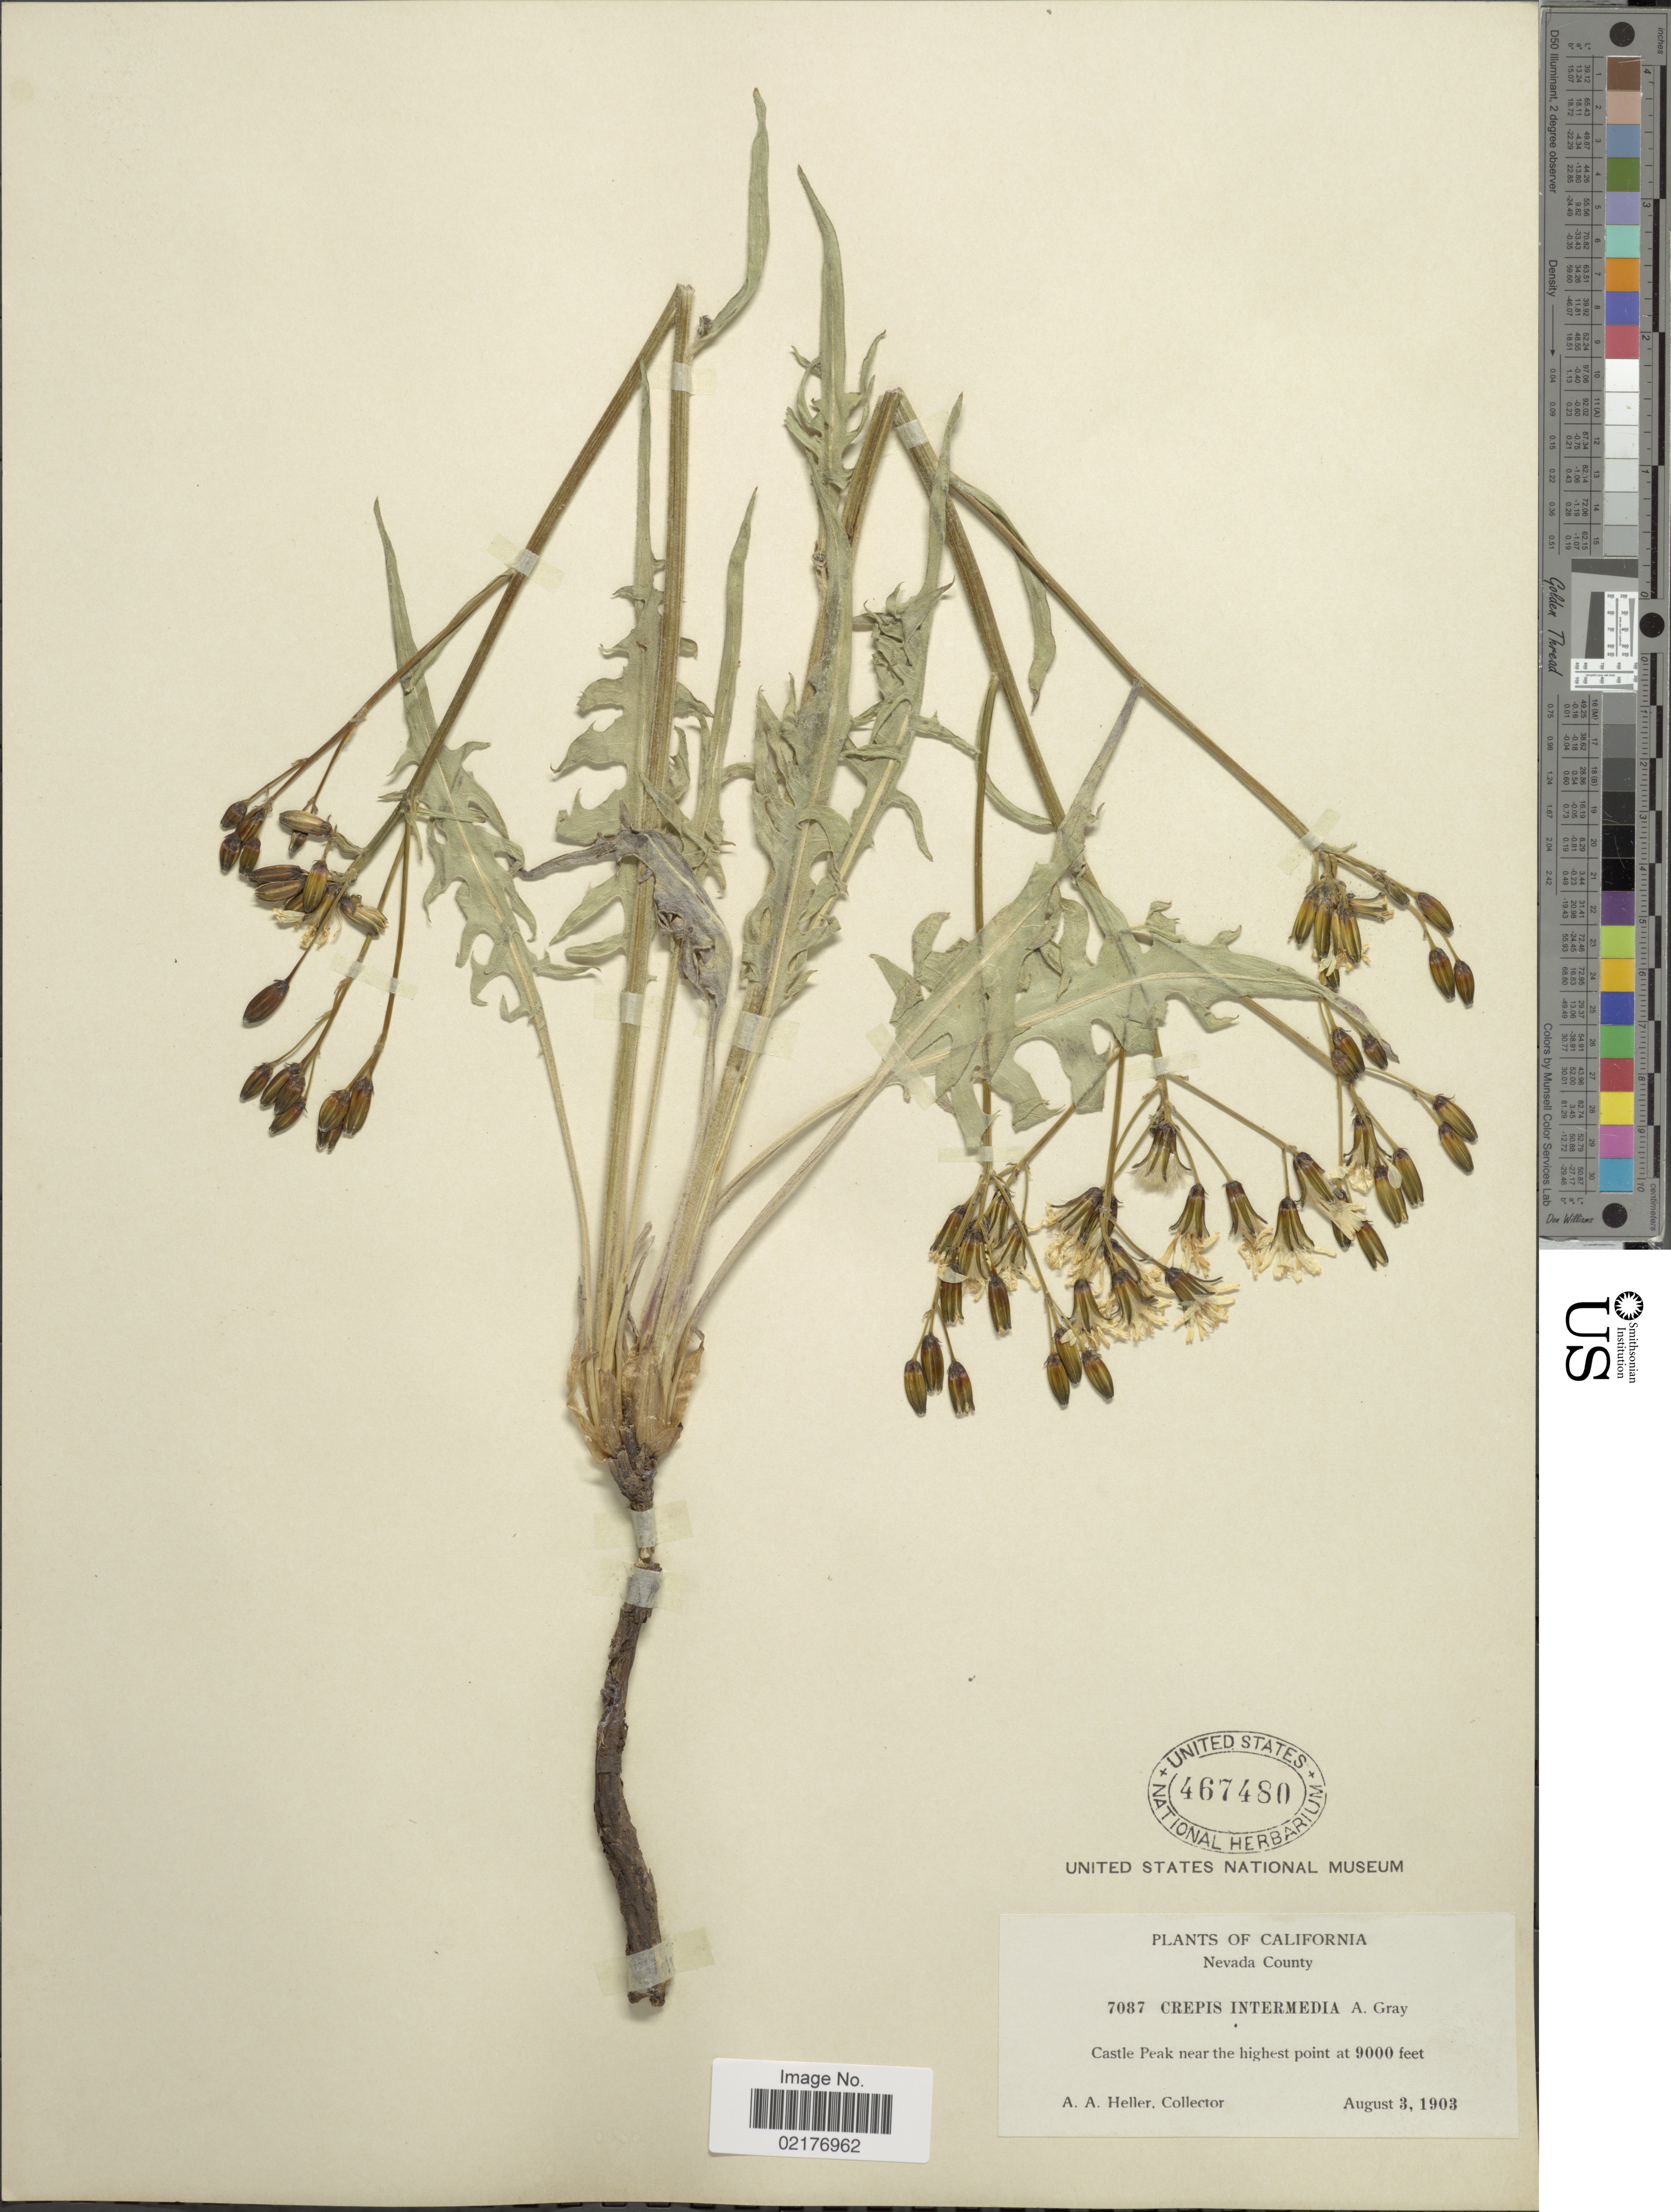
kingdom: Plantae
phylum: Tracheophyta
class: Magnoliopsida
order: Asterales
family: Asteraceae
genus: Crepis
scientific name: Crepis intermedia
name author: A. Gray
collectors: A. A. Heller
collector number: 7087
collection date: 1903-08-03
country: United States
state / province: California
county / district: Nevada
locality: Nevada County, Castle Park near the highest point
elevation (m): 2743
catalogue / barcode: US 467480